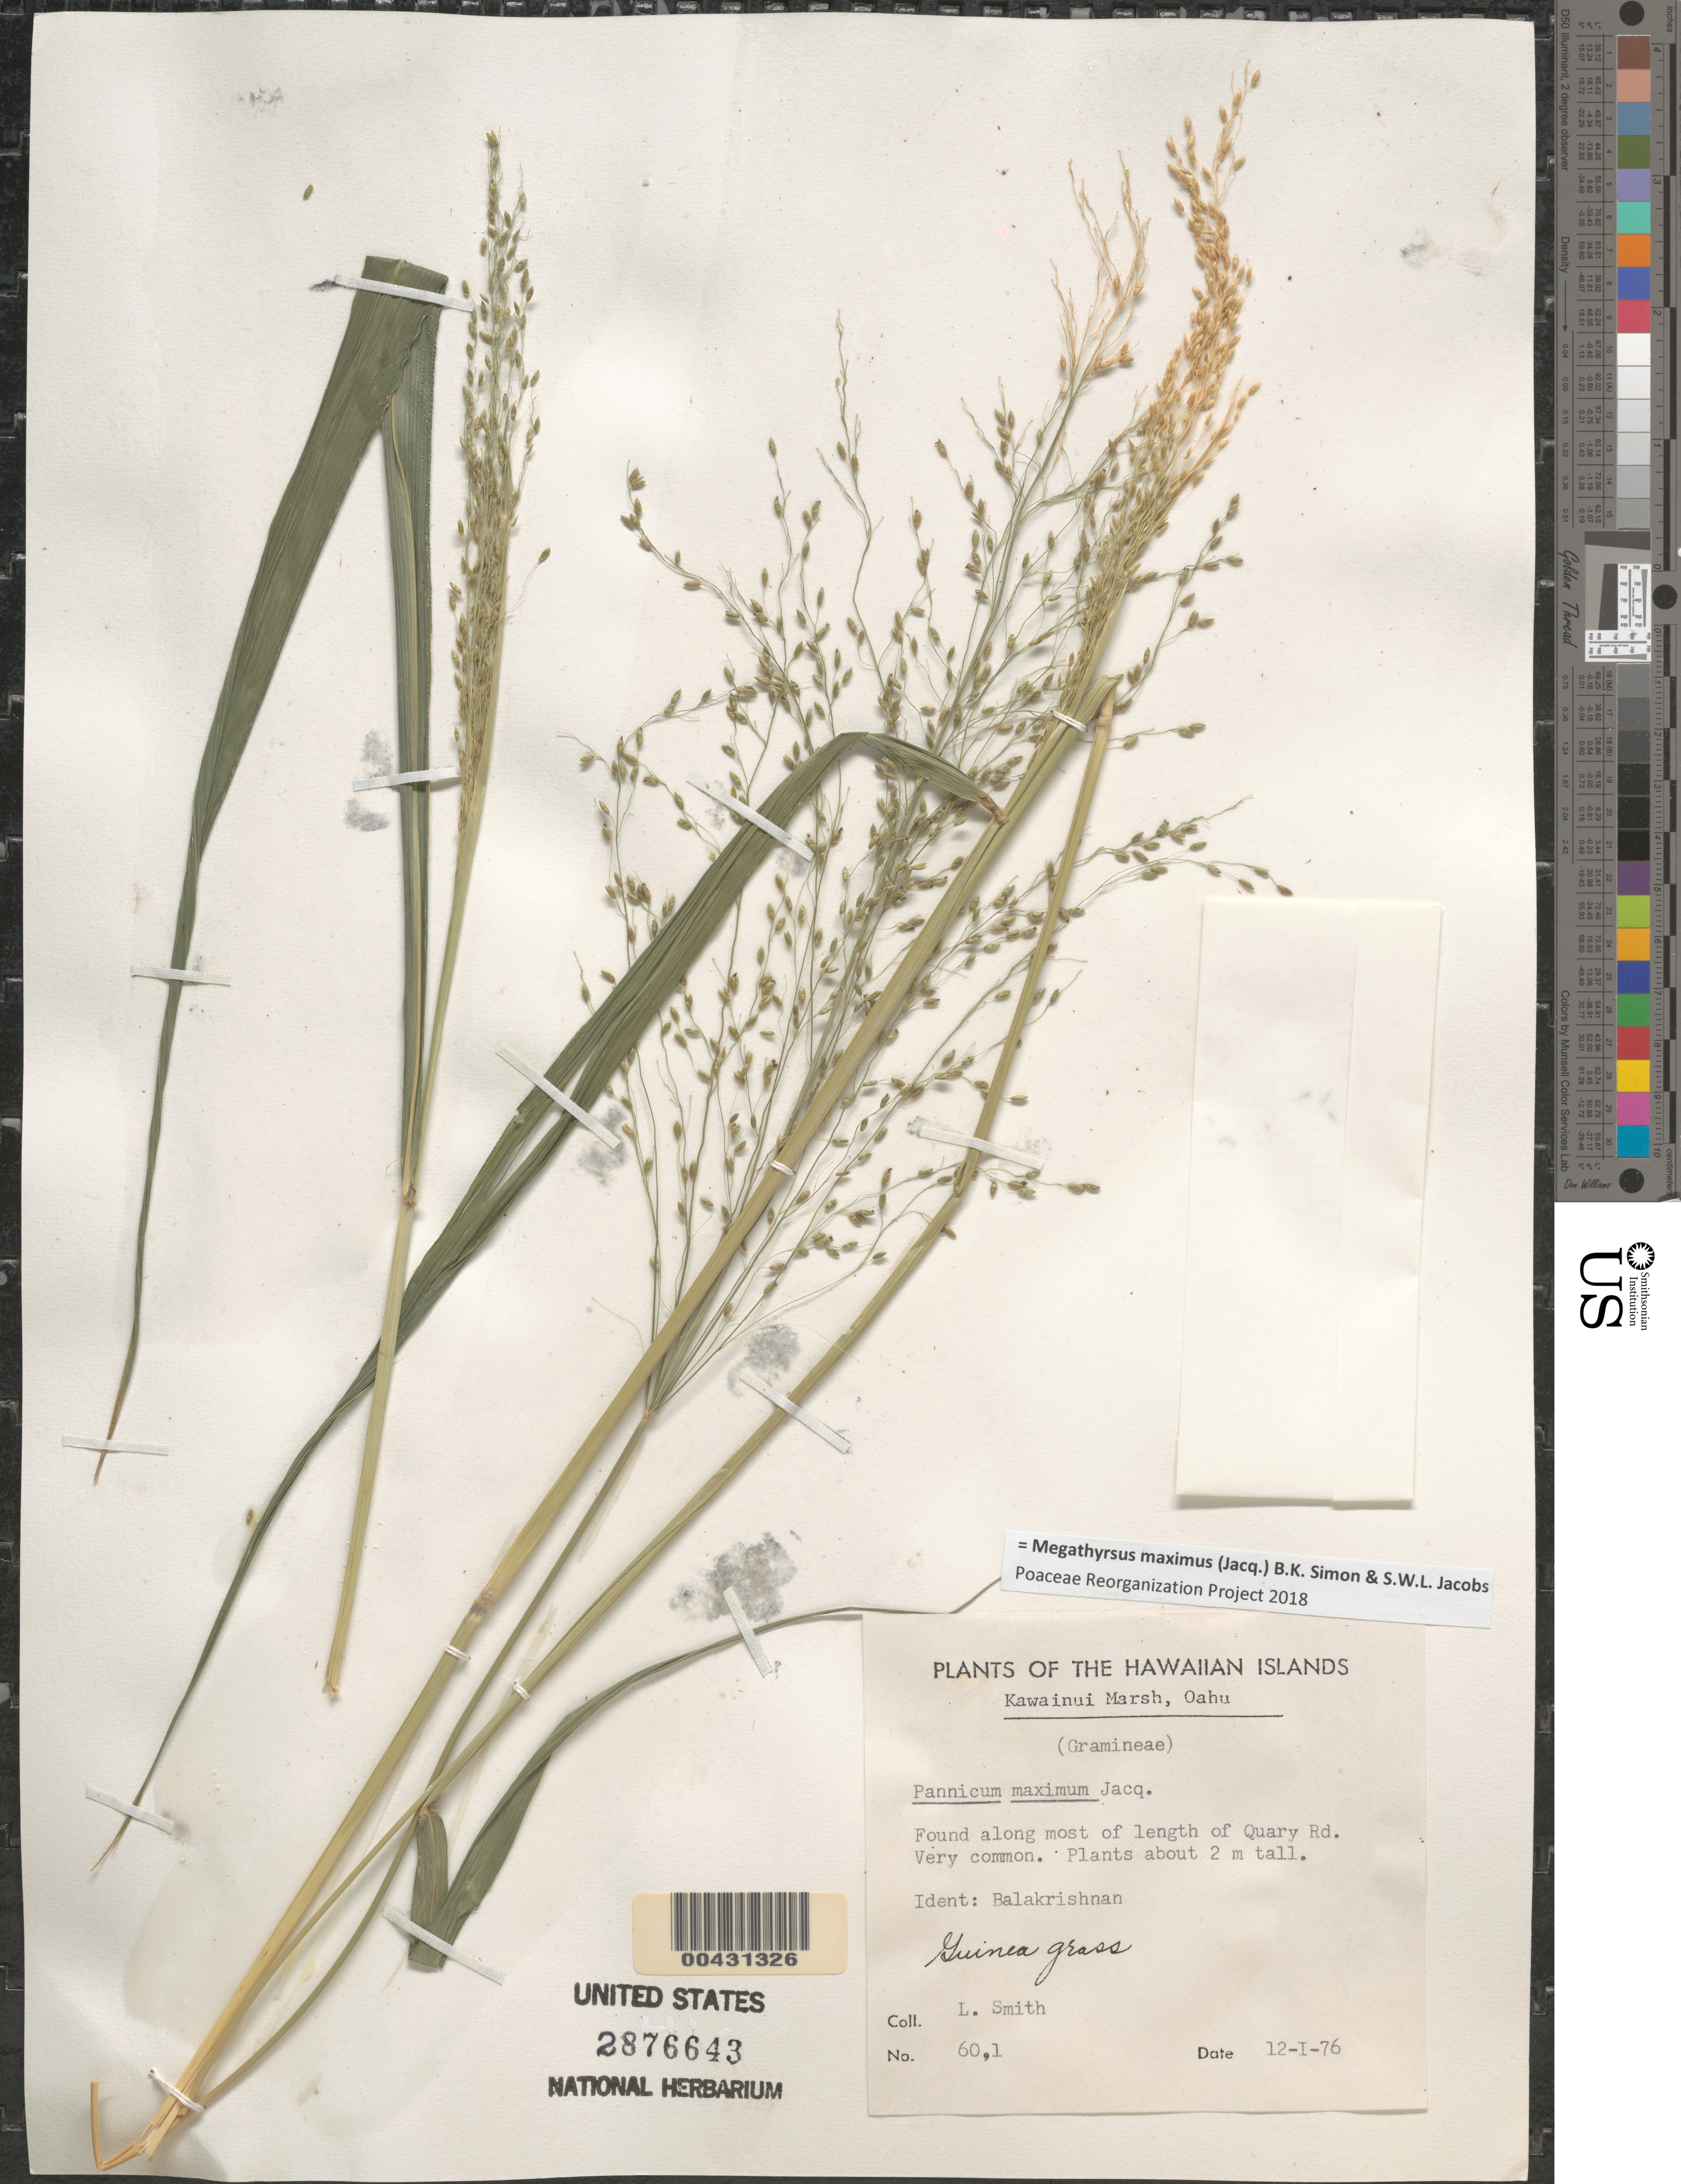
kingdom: Plantae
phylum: Tracheophyta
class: Liliopsida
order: Poales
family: Poaceae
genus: Panicum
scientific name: Panicum maximum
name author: Jacq.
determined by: Balakrishnan, N.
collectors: L. Smith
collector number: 60.1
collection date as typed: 12 Jan 1976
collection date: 1976-01-12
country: United States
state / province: Hawaii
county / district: Honolulu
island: Oahu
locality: Kawainui Marsh, along most of the length of Quarry Road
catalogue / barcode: US 2876643